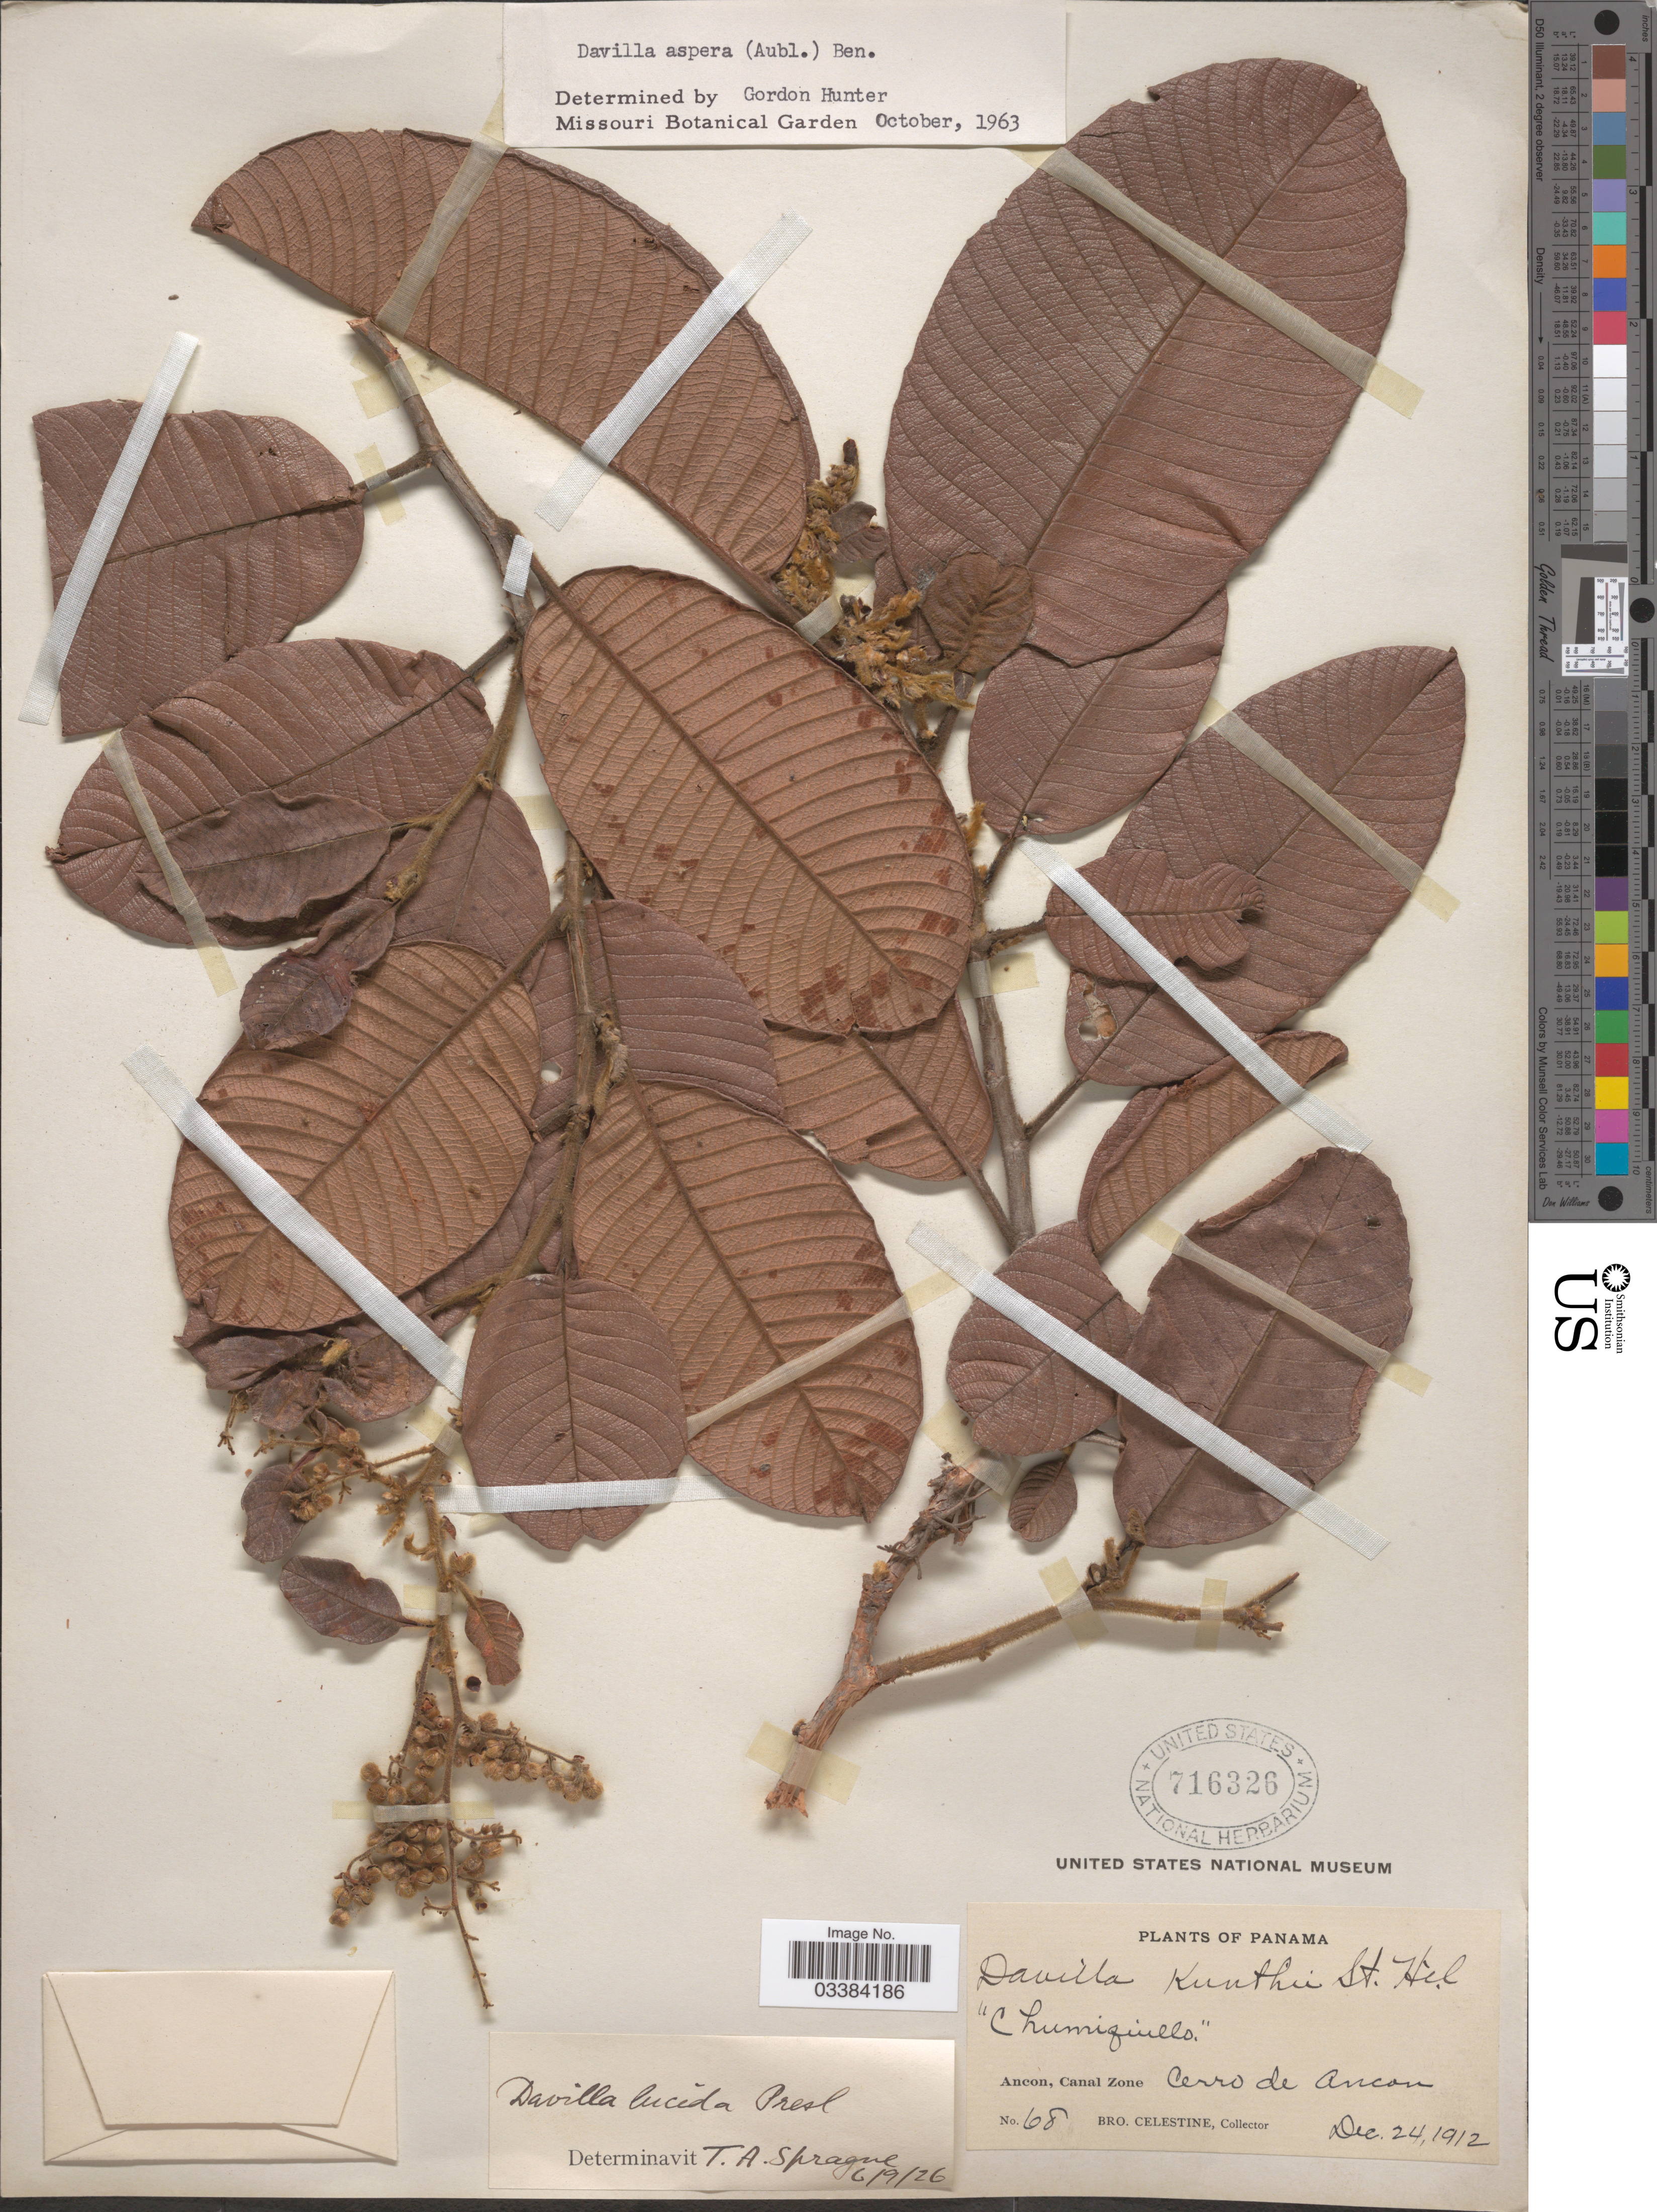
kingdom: Plantae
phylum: Tracheophyta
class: Magnoliopsida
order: Dilleniales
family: Dilleniaceae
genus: Davilla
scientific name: Davilla kunthii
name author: A. St.-Hil.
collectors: B. Celestine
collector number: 68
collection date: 1912-12-24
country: Panama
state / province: Colón / Panamá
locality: Ancon, Canal Zone. Cerro de Ancon.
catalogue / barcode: US 716326